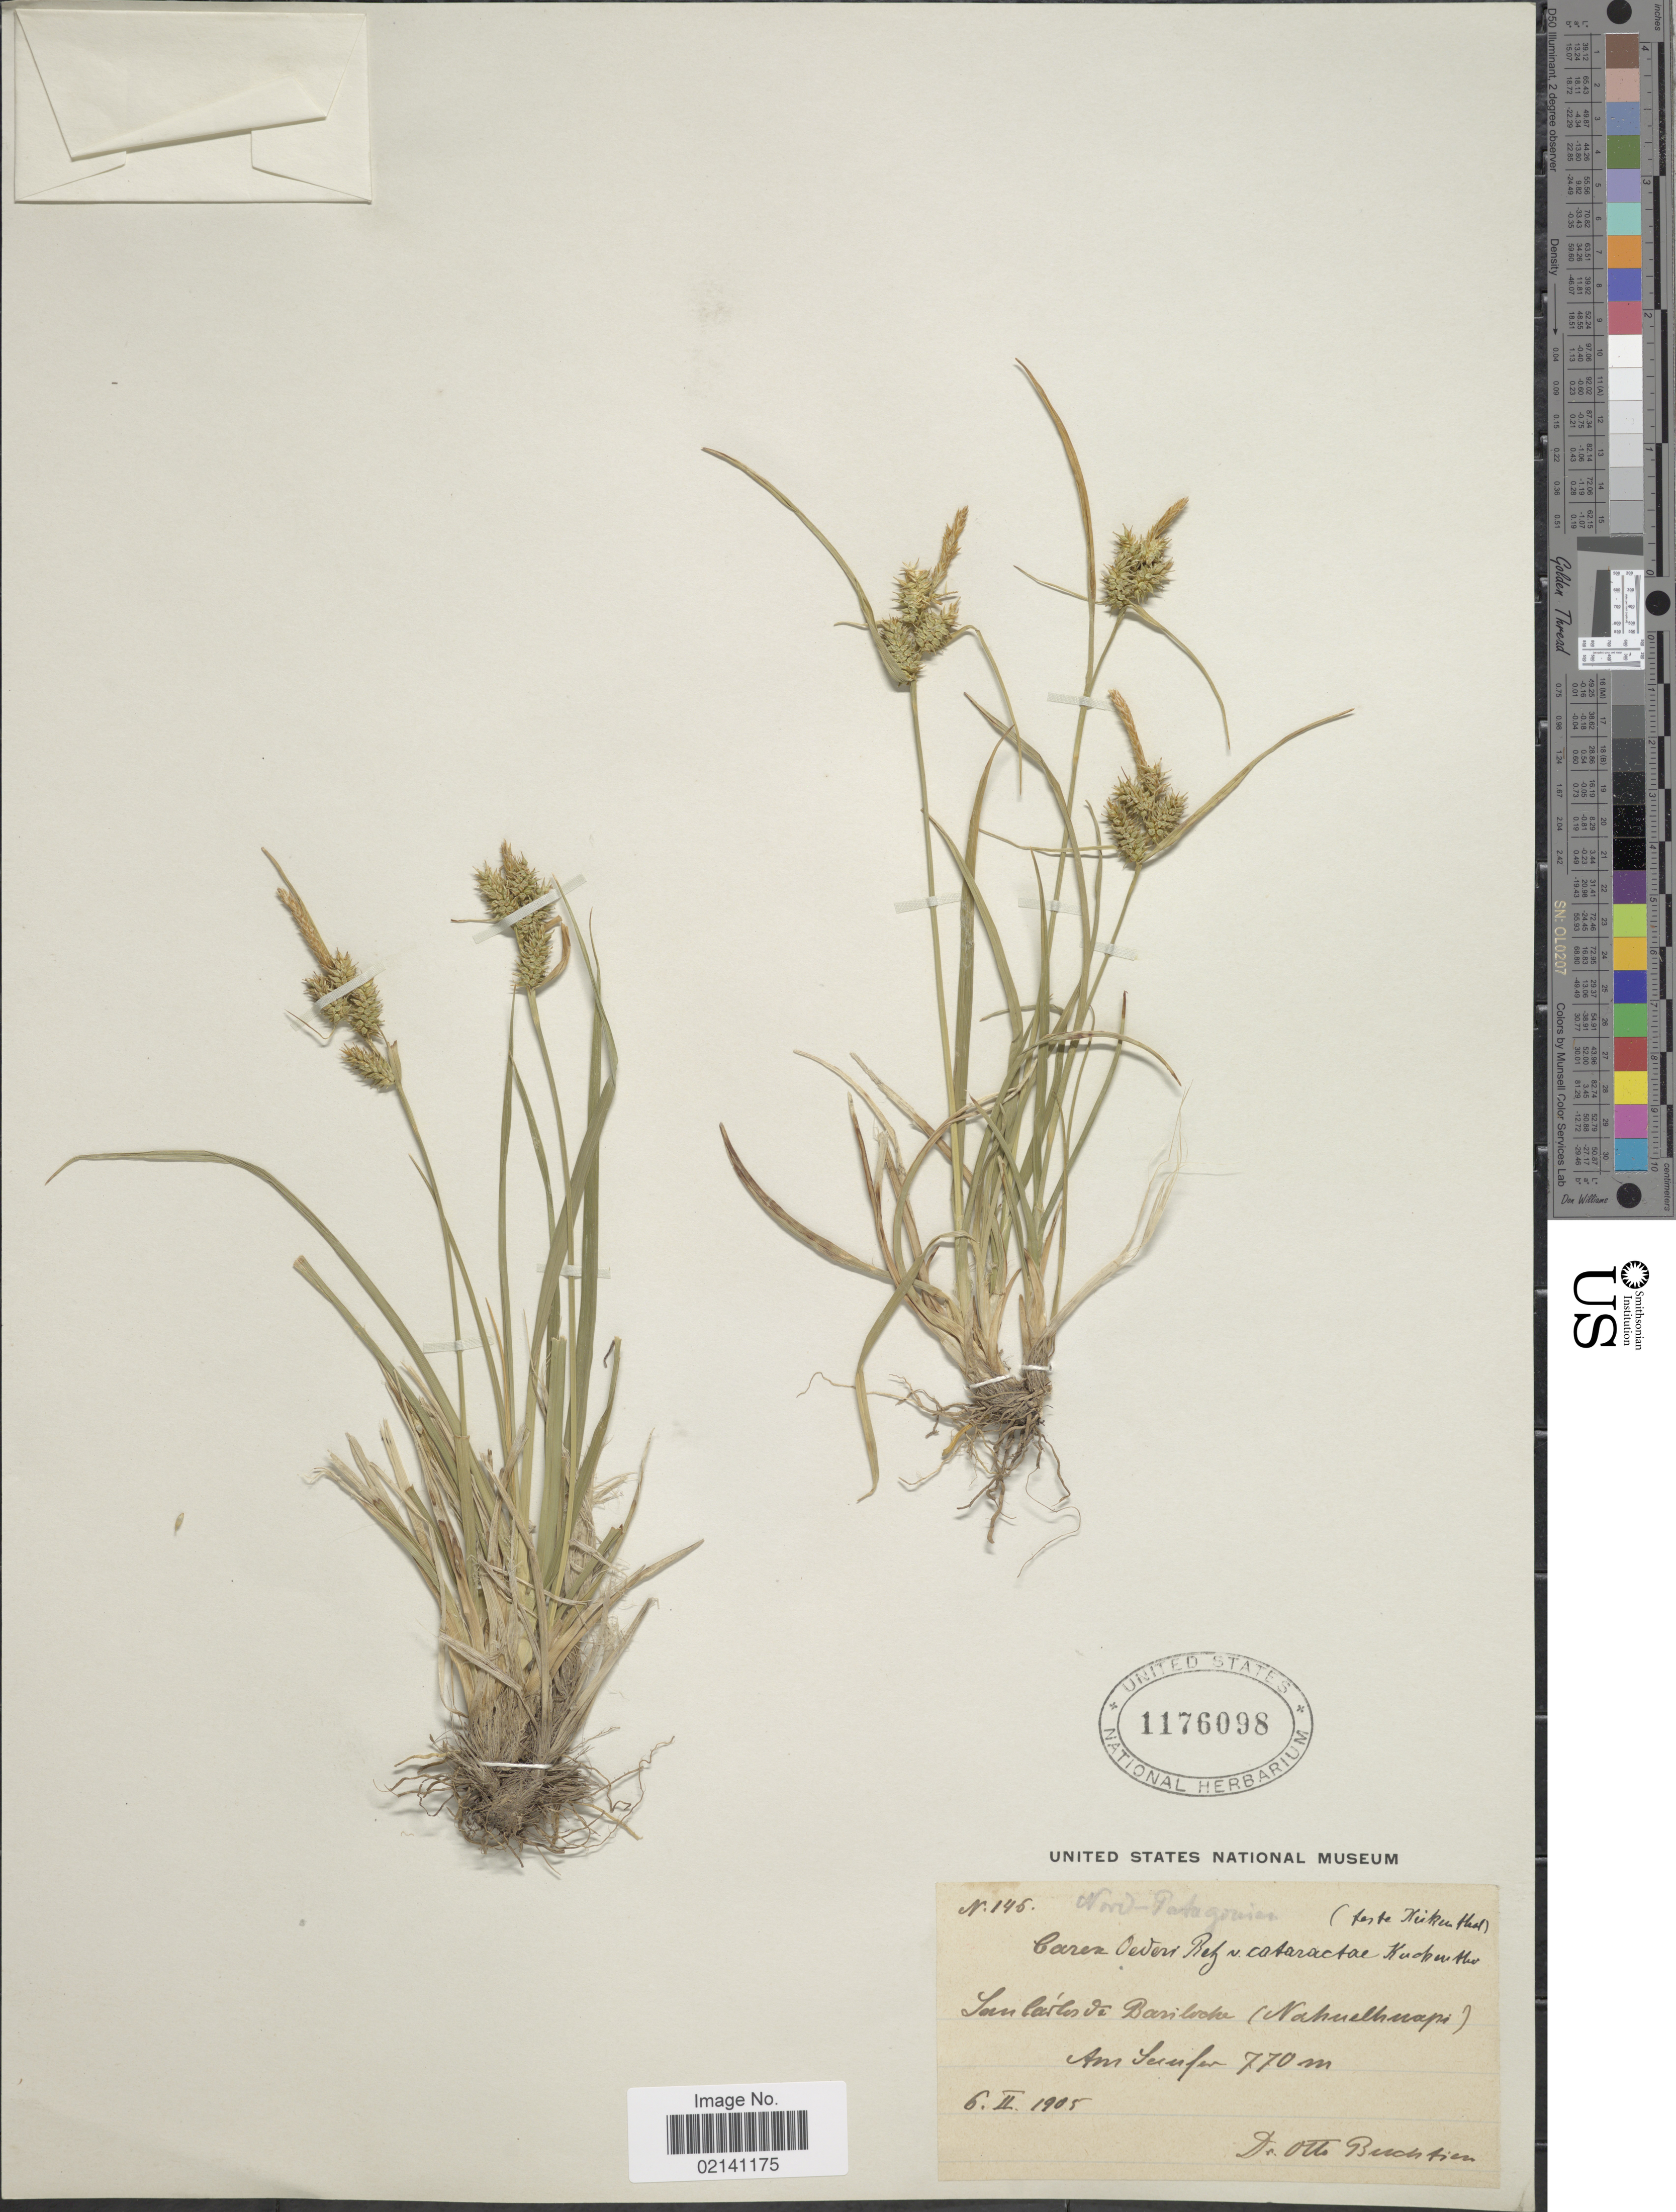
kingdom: Plantae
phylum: Tracheophyta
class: Liliopsida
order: Poales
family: Cyperaceae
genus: Carex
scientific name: Carex sagei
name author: Phil.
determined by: Jiménez-Mejías, P.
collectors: O. Buchtien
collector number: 145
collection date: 1905-02-06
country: Argentina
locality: San Carlos de Bariloche (Nahuelhuapi), Am Sereifen, Nord-Patagonia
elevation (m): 770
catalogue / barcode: US 1176098